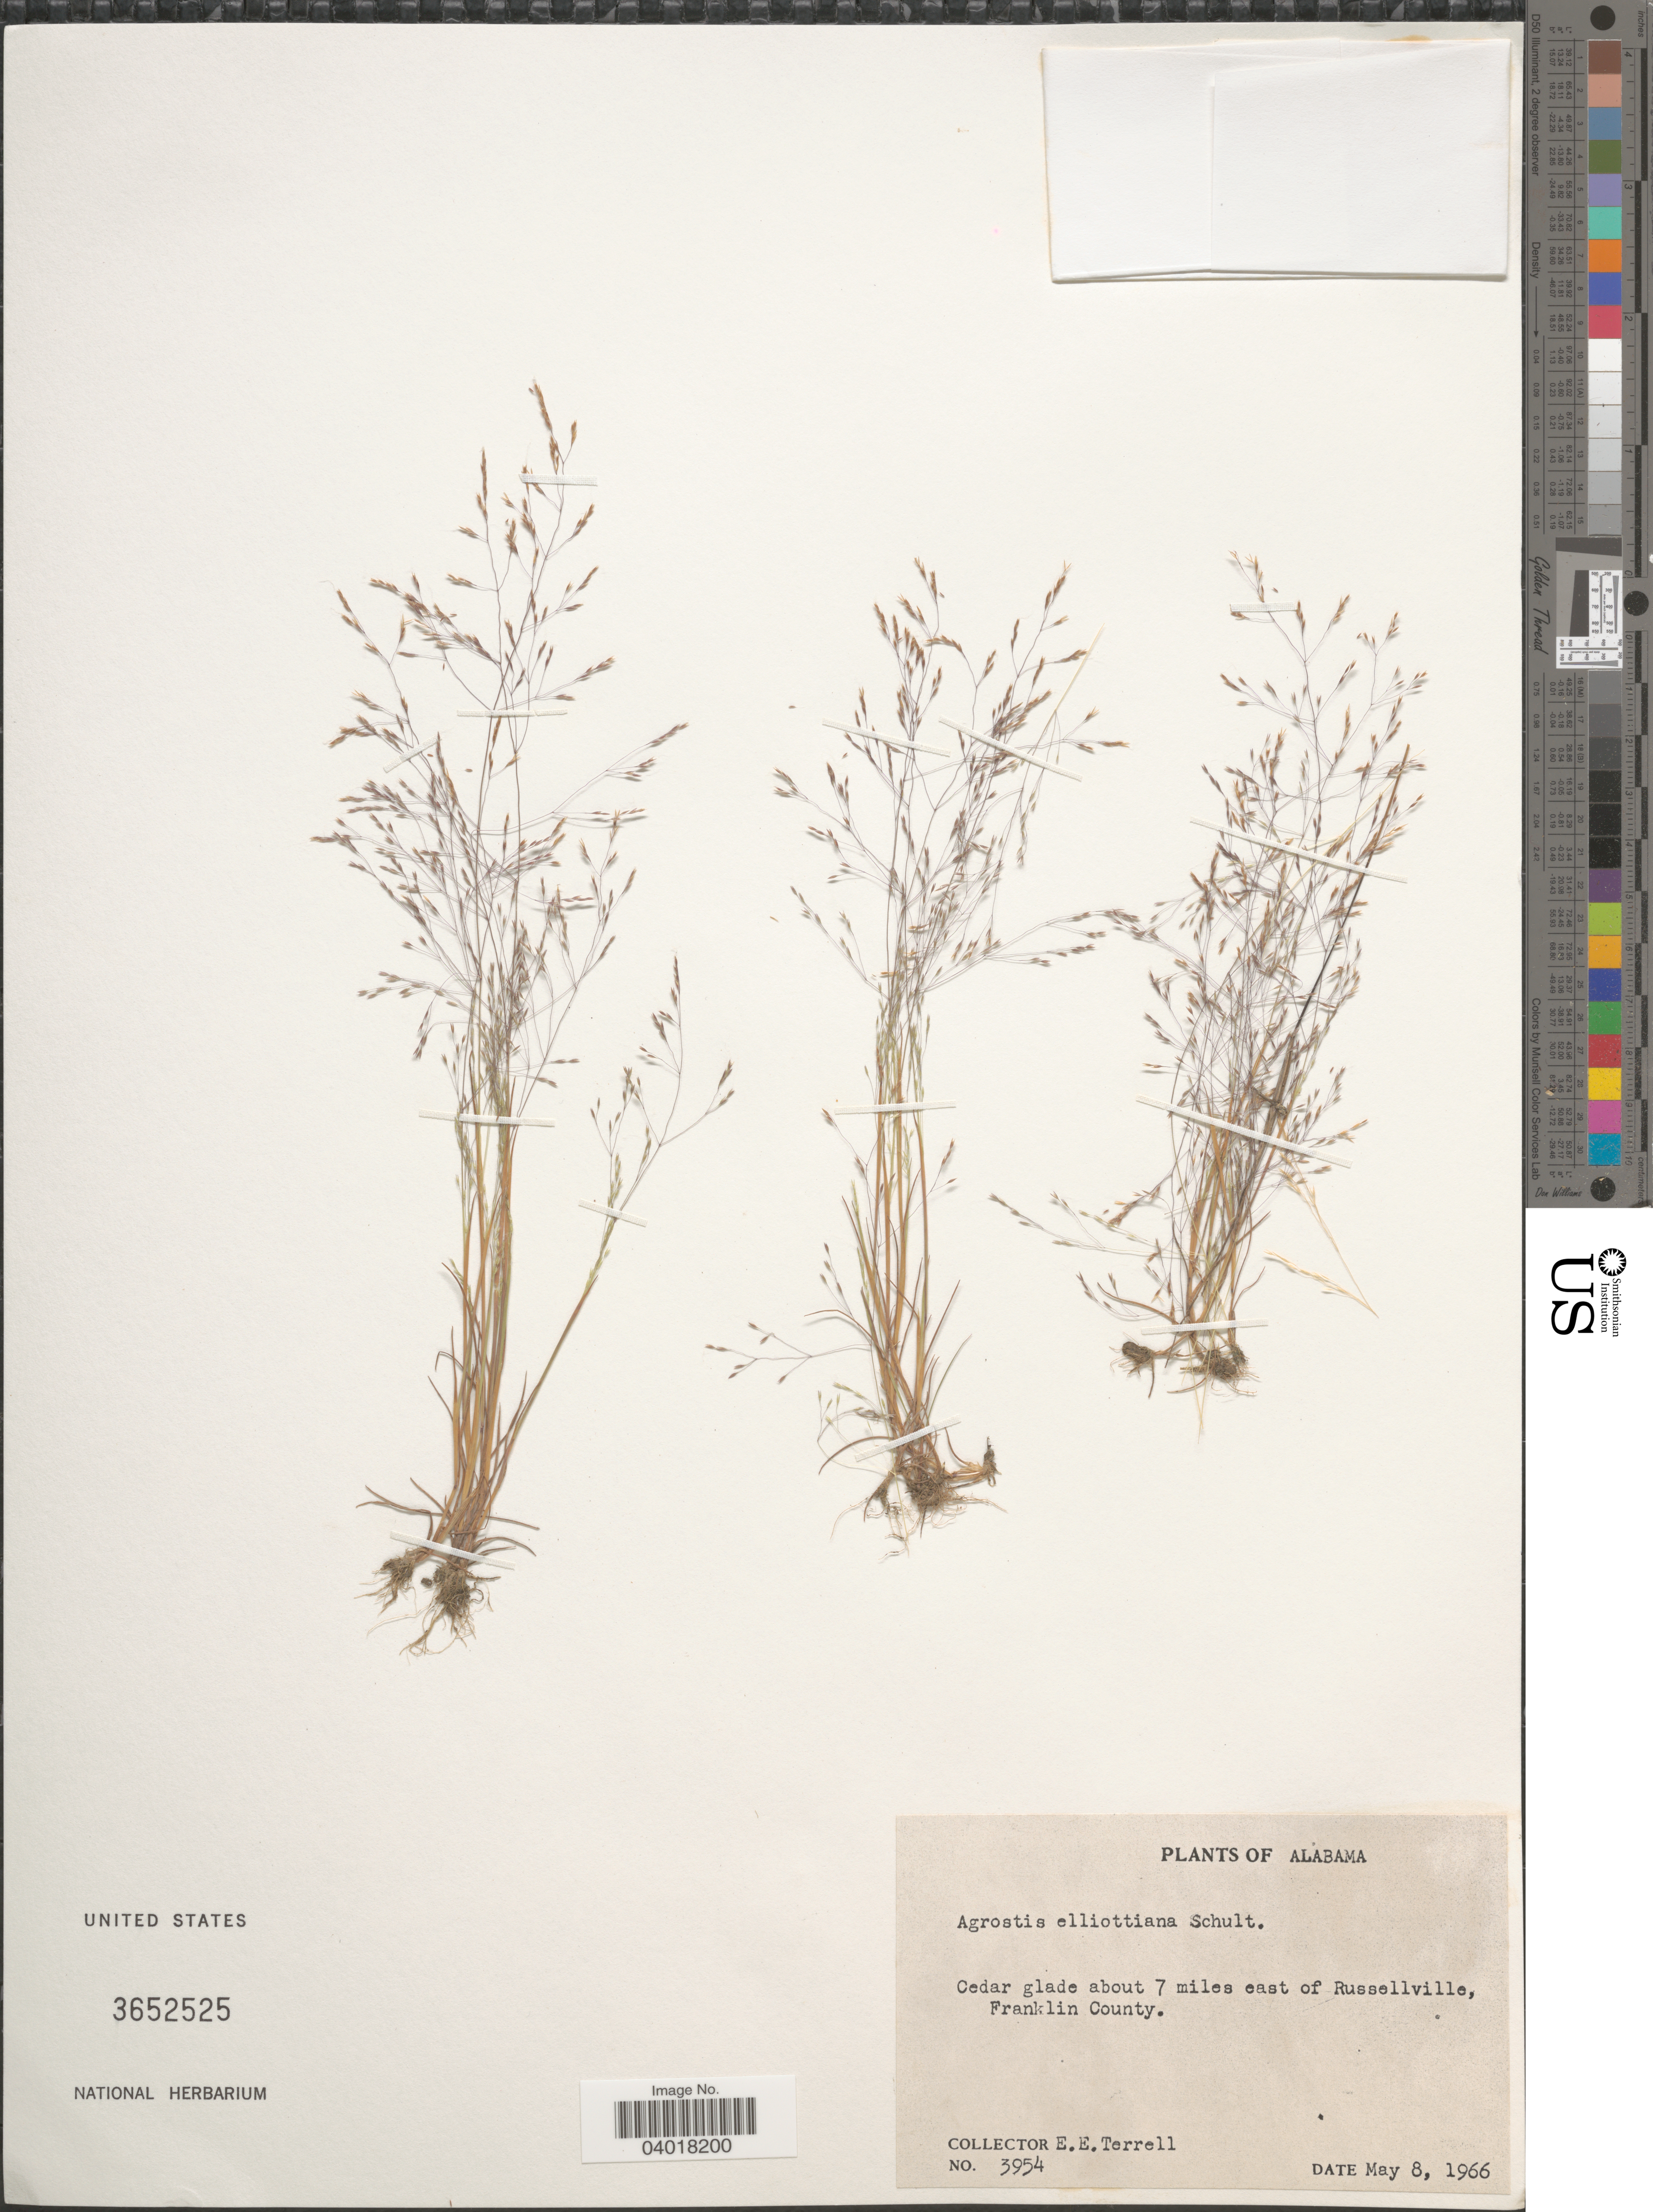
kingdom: Plantae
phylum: Tracheophyta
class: Liliopsida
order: Poales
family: Poaceae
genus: Agrostis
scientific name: Agrostis elliottiana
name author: Schult.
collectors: E. E. Terrell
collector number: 3954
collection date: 1966-05-08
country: United States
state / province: Alabama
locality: Cedar glade about 7 miles east of Russellville, Franklin County.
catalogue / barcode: US 3652525